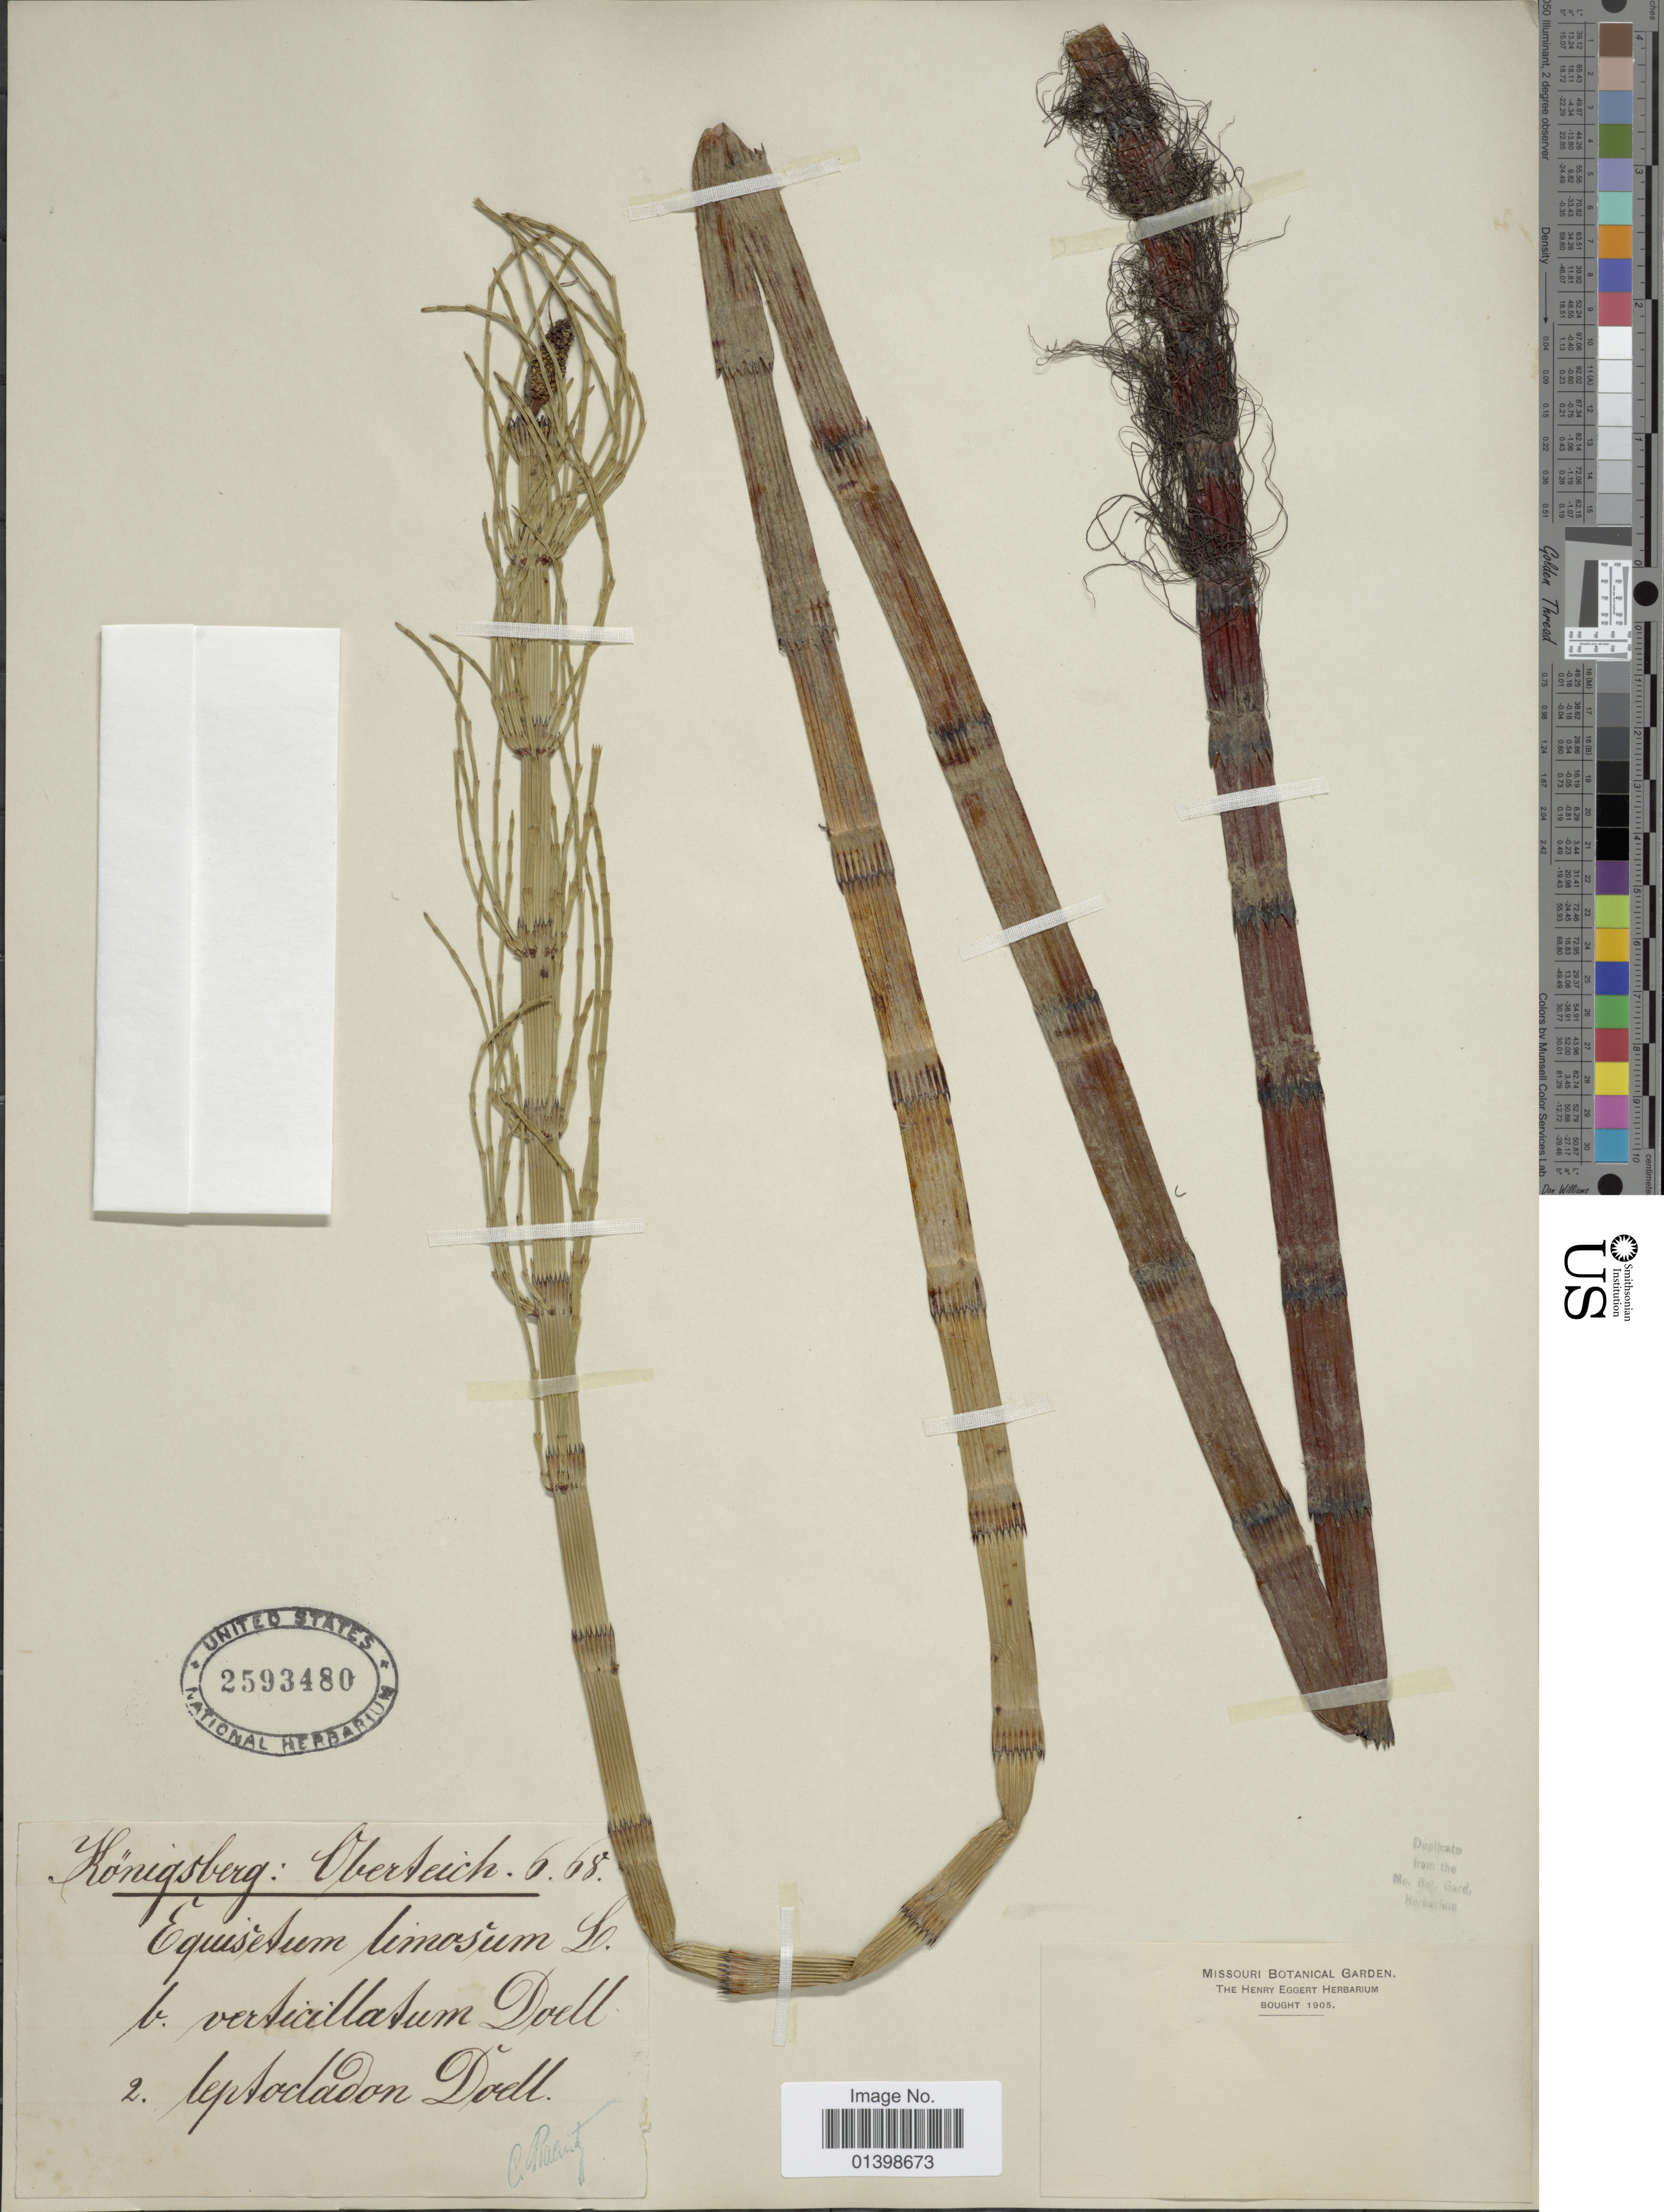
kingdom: Plantae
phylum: Tracheophyta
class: Polypodiopsida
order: Equisetales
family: Equisetaceae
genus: Equisetum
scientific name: Equisetum fluviatile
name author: L.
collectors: C. G. Baenitz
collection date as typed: Transcribed d/m/y: /6/68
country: Russian Federation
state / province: Kaliningrad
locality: Königsberg: Obersteich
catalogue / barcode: US 2593480